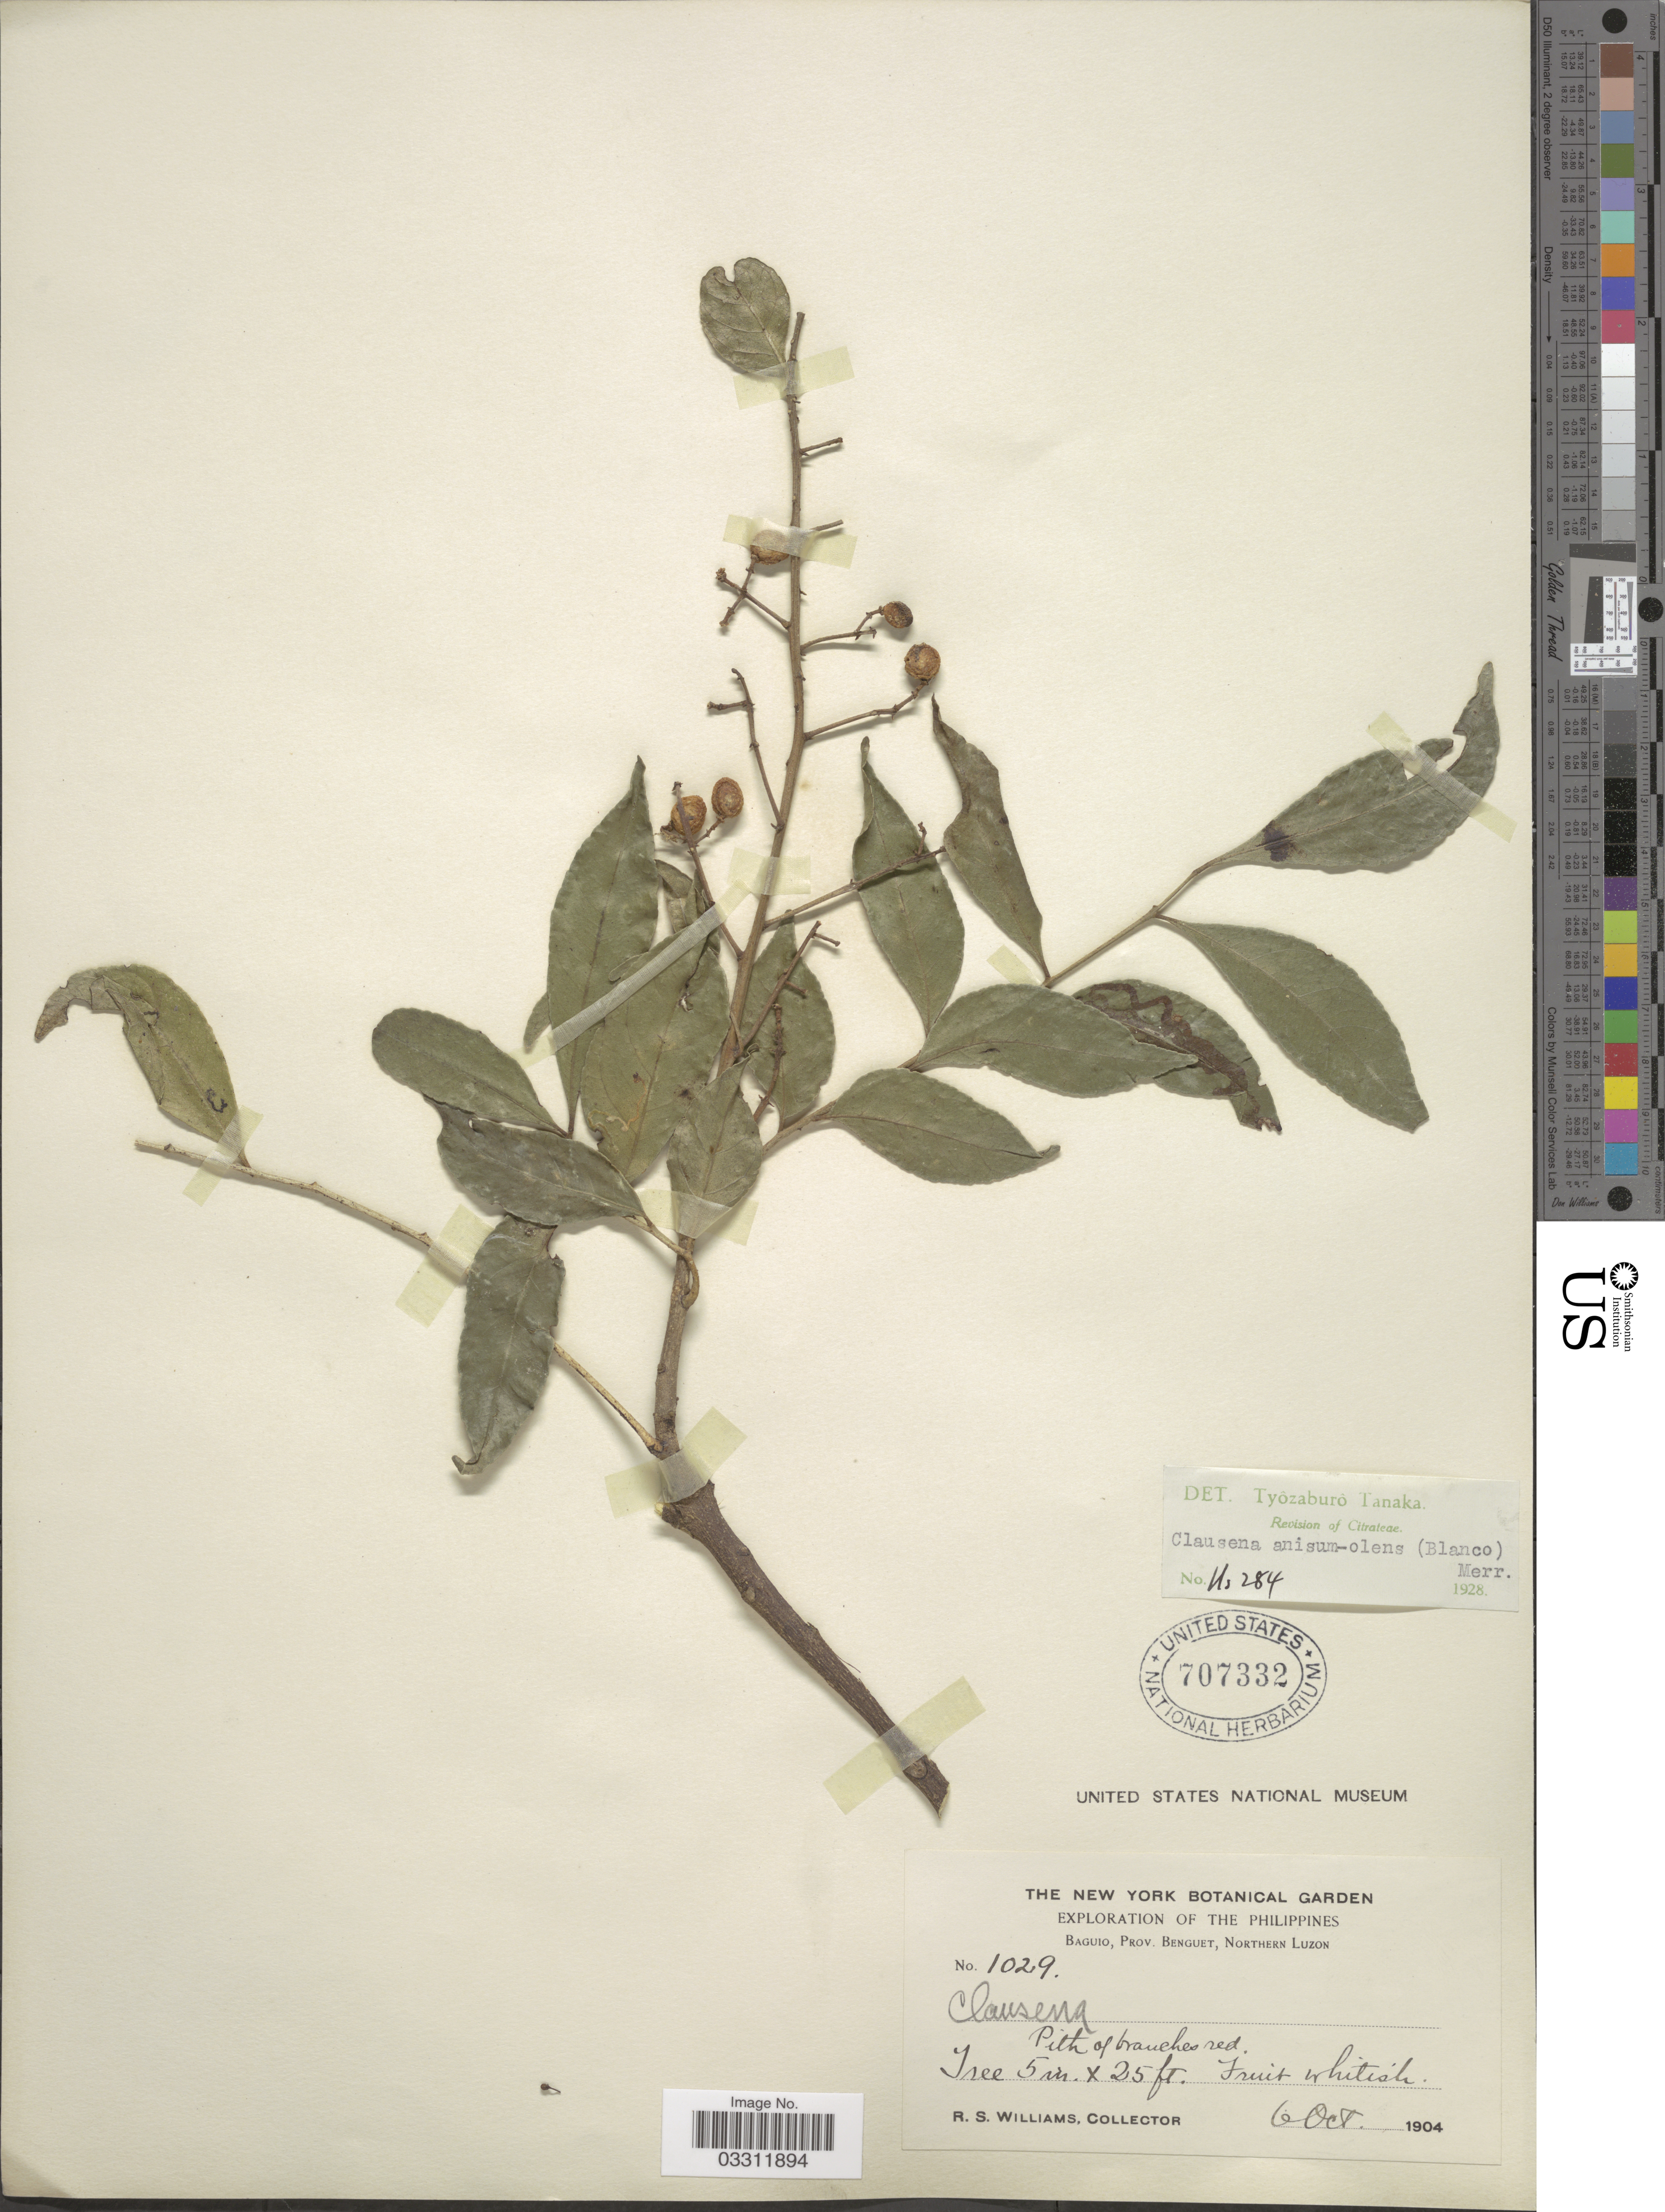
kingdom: Plantae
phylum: Tracheophyta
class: Magnoliopsida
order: Sapindales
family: Rutaceae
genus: Clausena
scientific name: Clausena anisum-olens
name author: (Blume) Merr.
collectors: R. S. Williams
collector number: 1029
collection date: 1904-10-06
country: Philippines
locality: Baguio, Prov. Benguet, Northern Luzon.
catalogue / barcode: US 707332